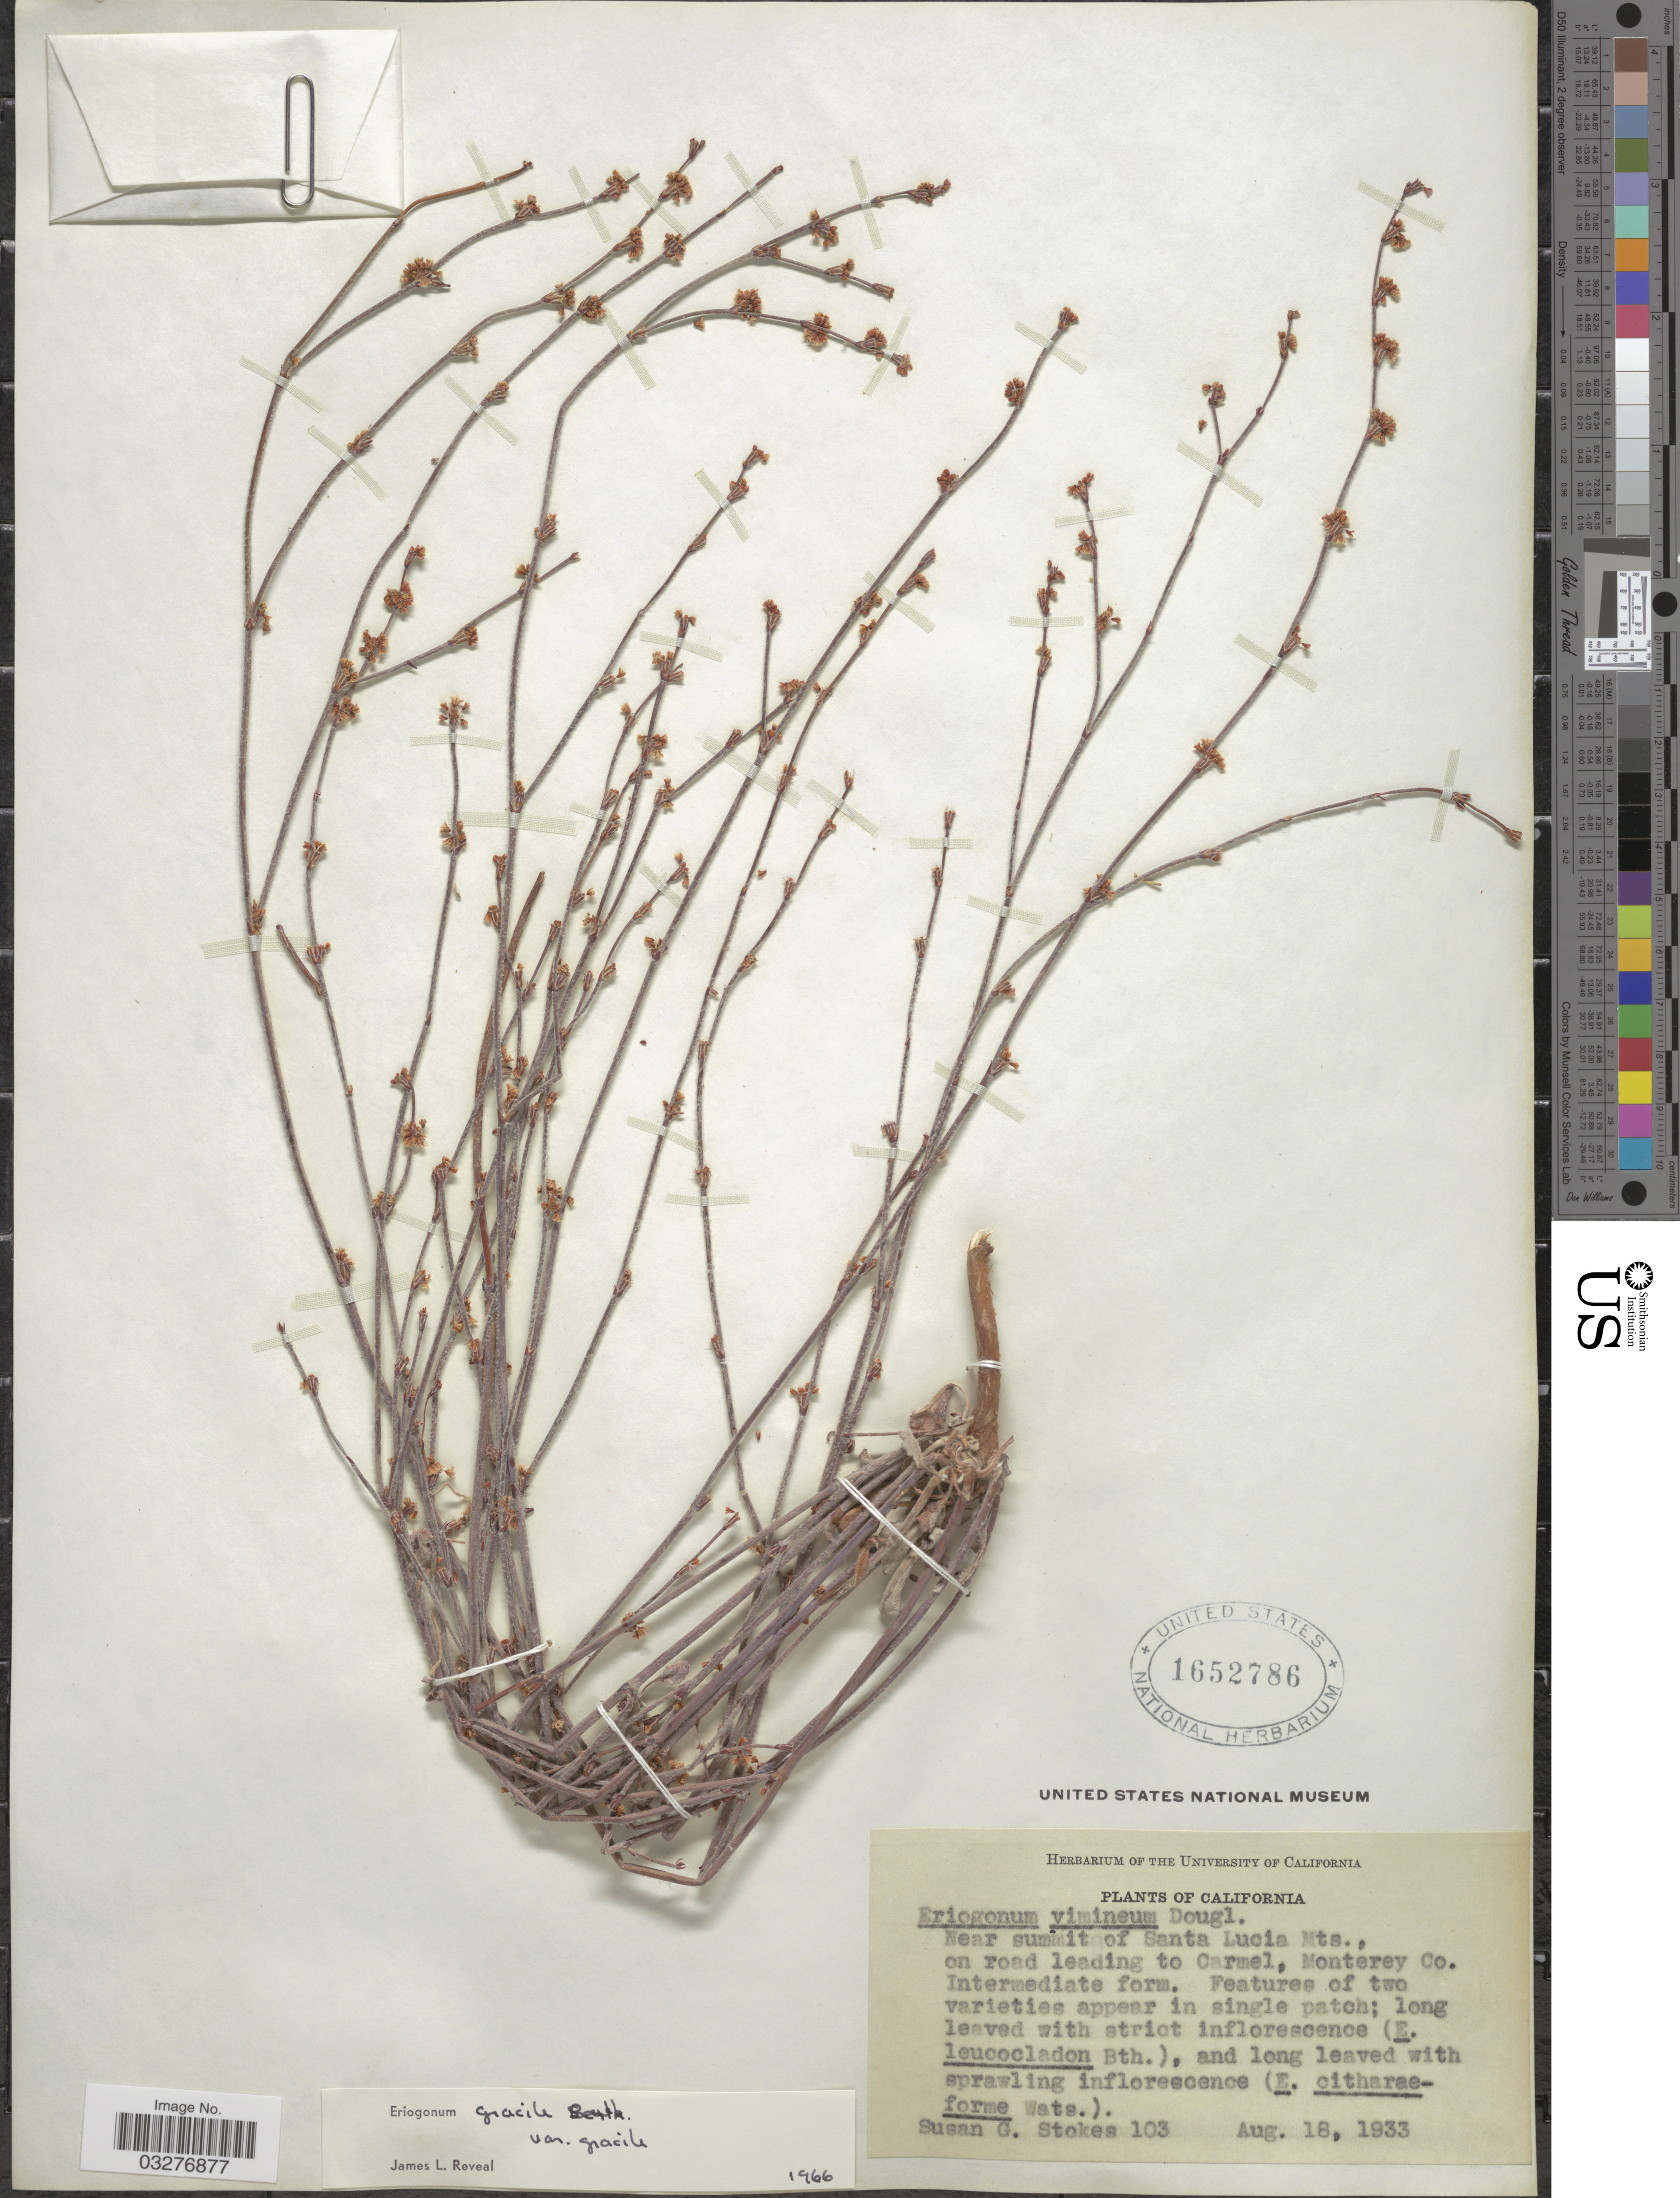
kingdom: Plantae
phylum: Tracheophyta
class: Magnoliopsida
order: Caryophyllales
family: Polygonaceae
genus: Eriogonum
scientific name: Eriogonum gracile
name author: Benth.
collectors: S. G. Stokes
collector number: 103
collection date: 1933-08-18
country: United States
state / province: California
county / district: Monterey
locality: Near summit of Santa Lucia Mts., on road leading to Carmel, Monterey Co.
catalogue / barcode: US 1652786